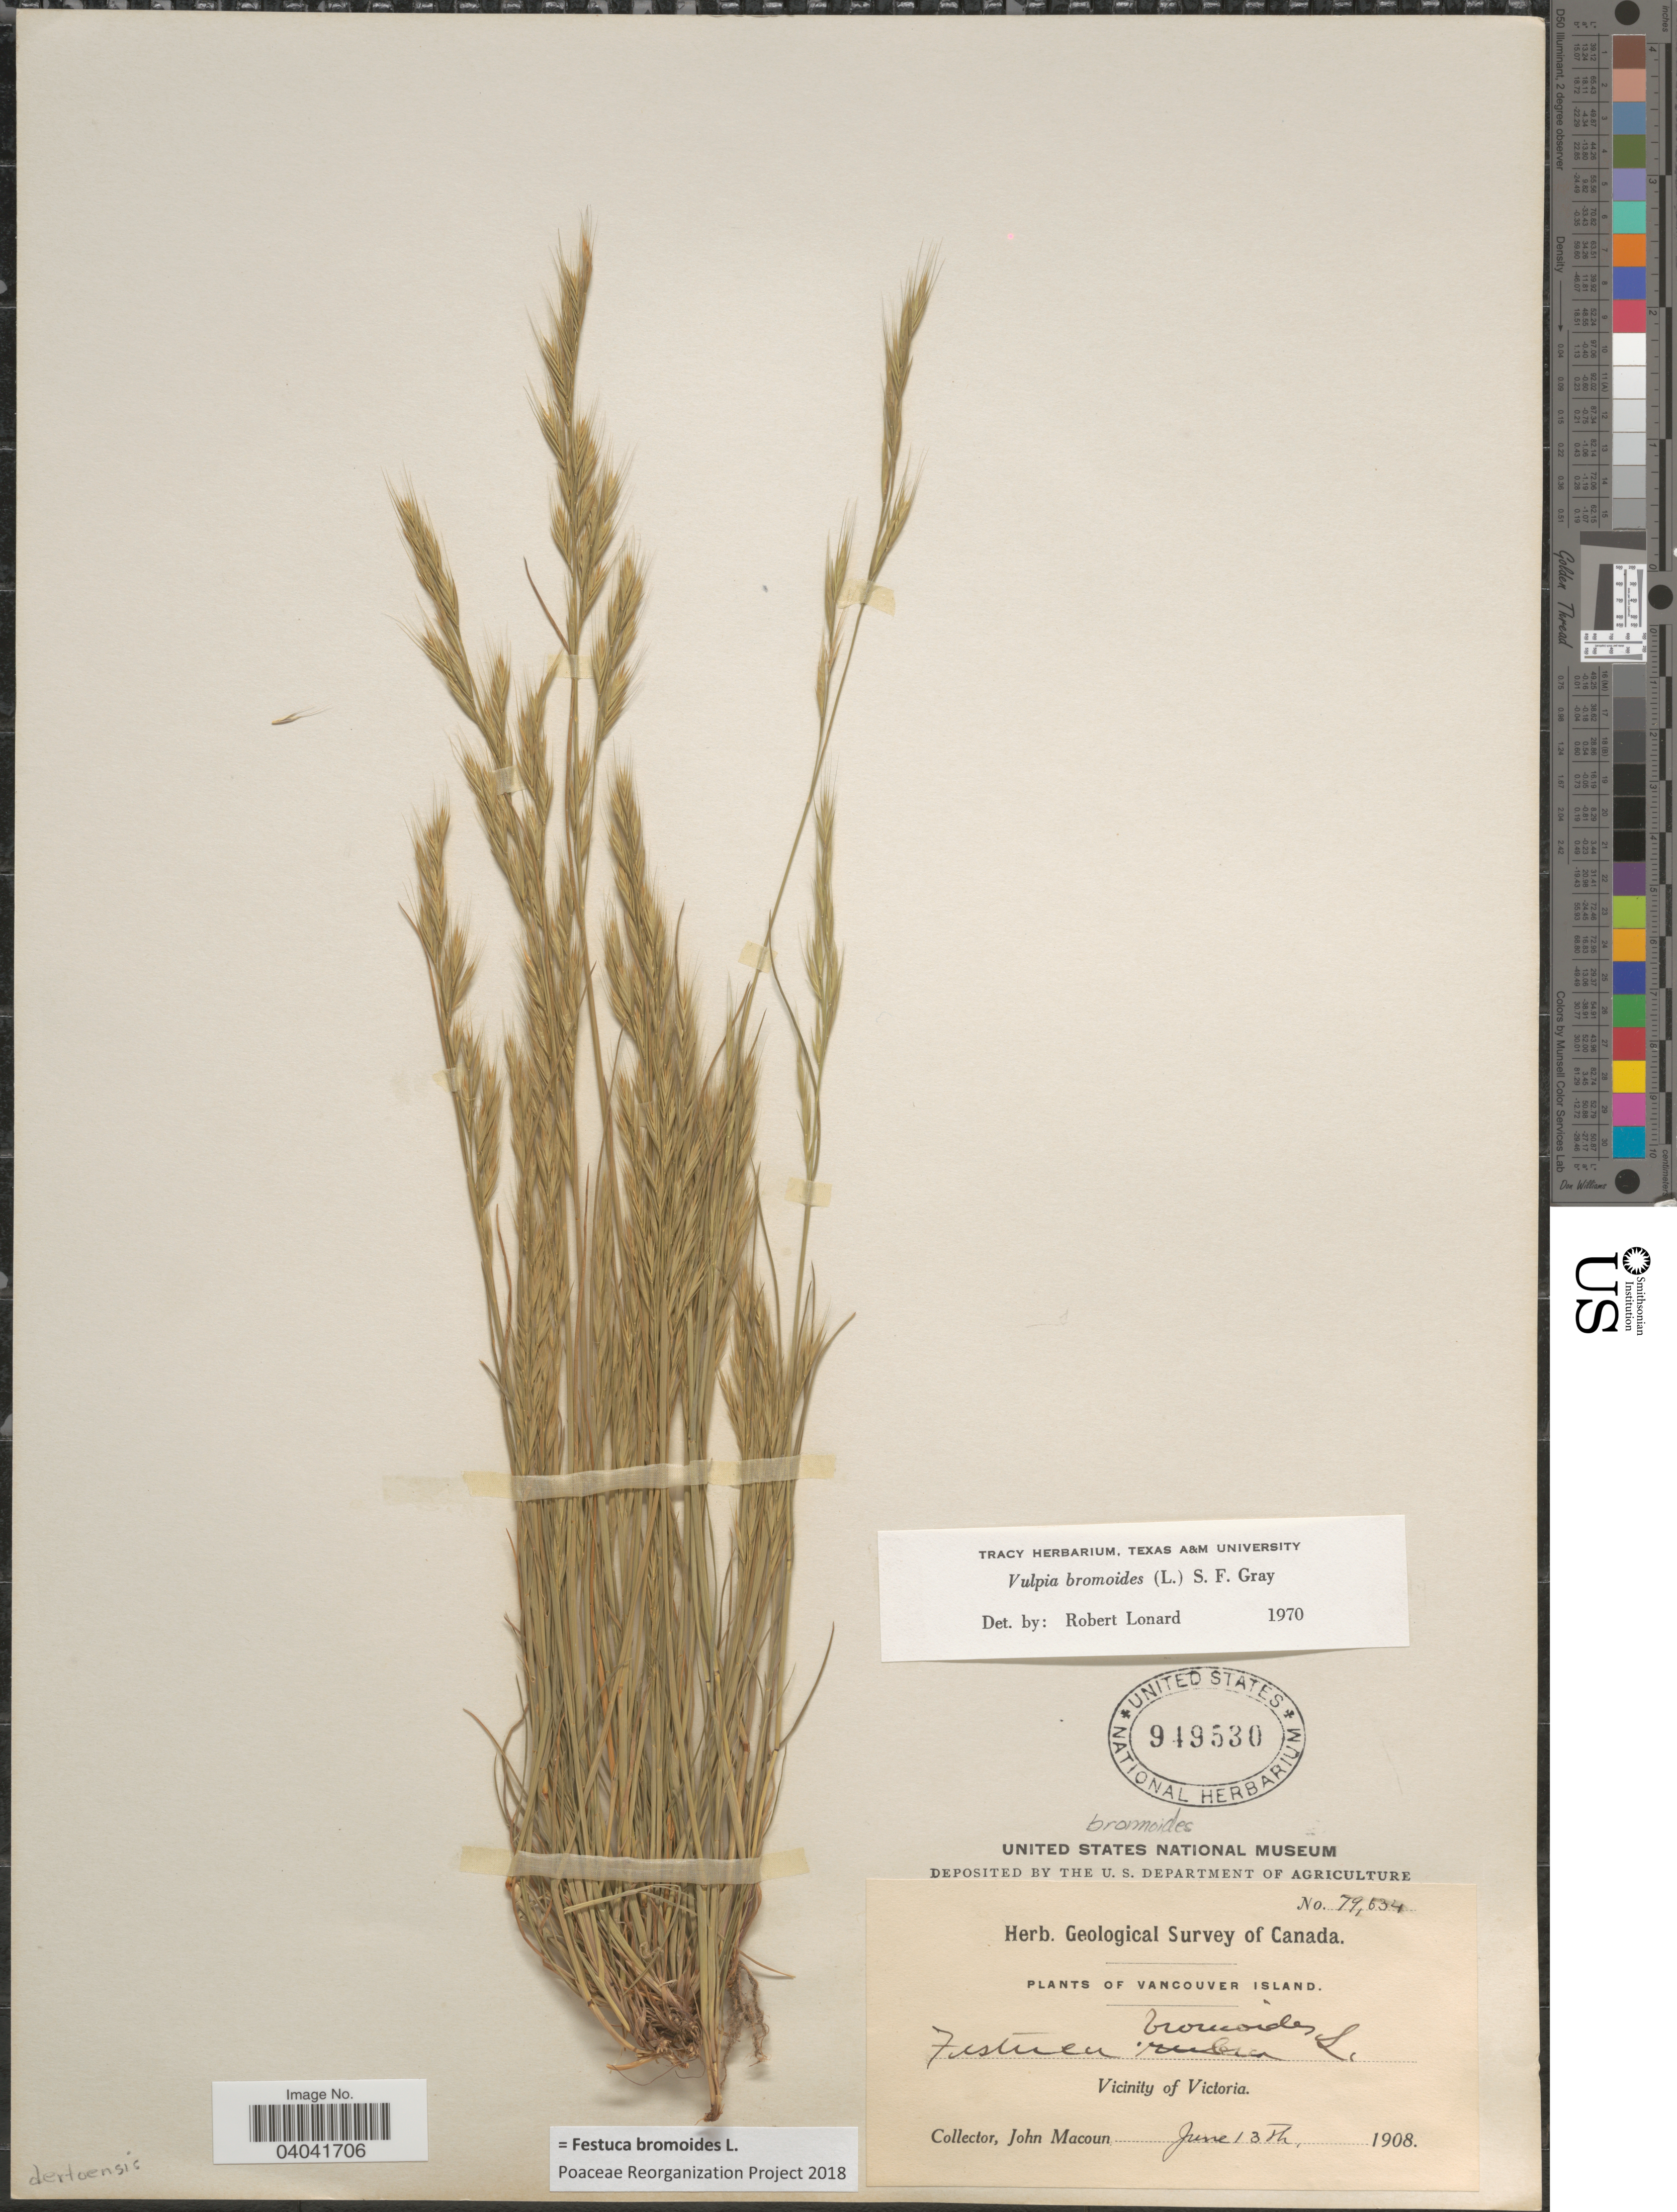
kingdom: Plantae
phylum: Tracheophyta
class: Liliopsida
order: Poales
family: Poaceae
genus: Festuca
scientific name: Festuca bromoides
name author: L.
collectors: J. Macoun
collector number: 79634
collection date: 1908-06-13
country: Canada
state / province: British Columbia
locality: Vancouver Island. Vicinity of Victoria.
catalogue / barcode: US 949530